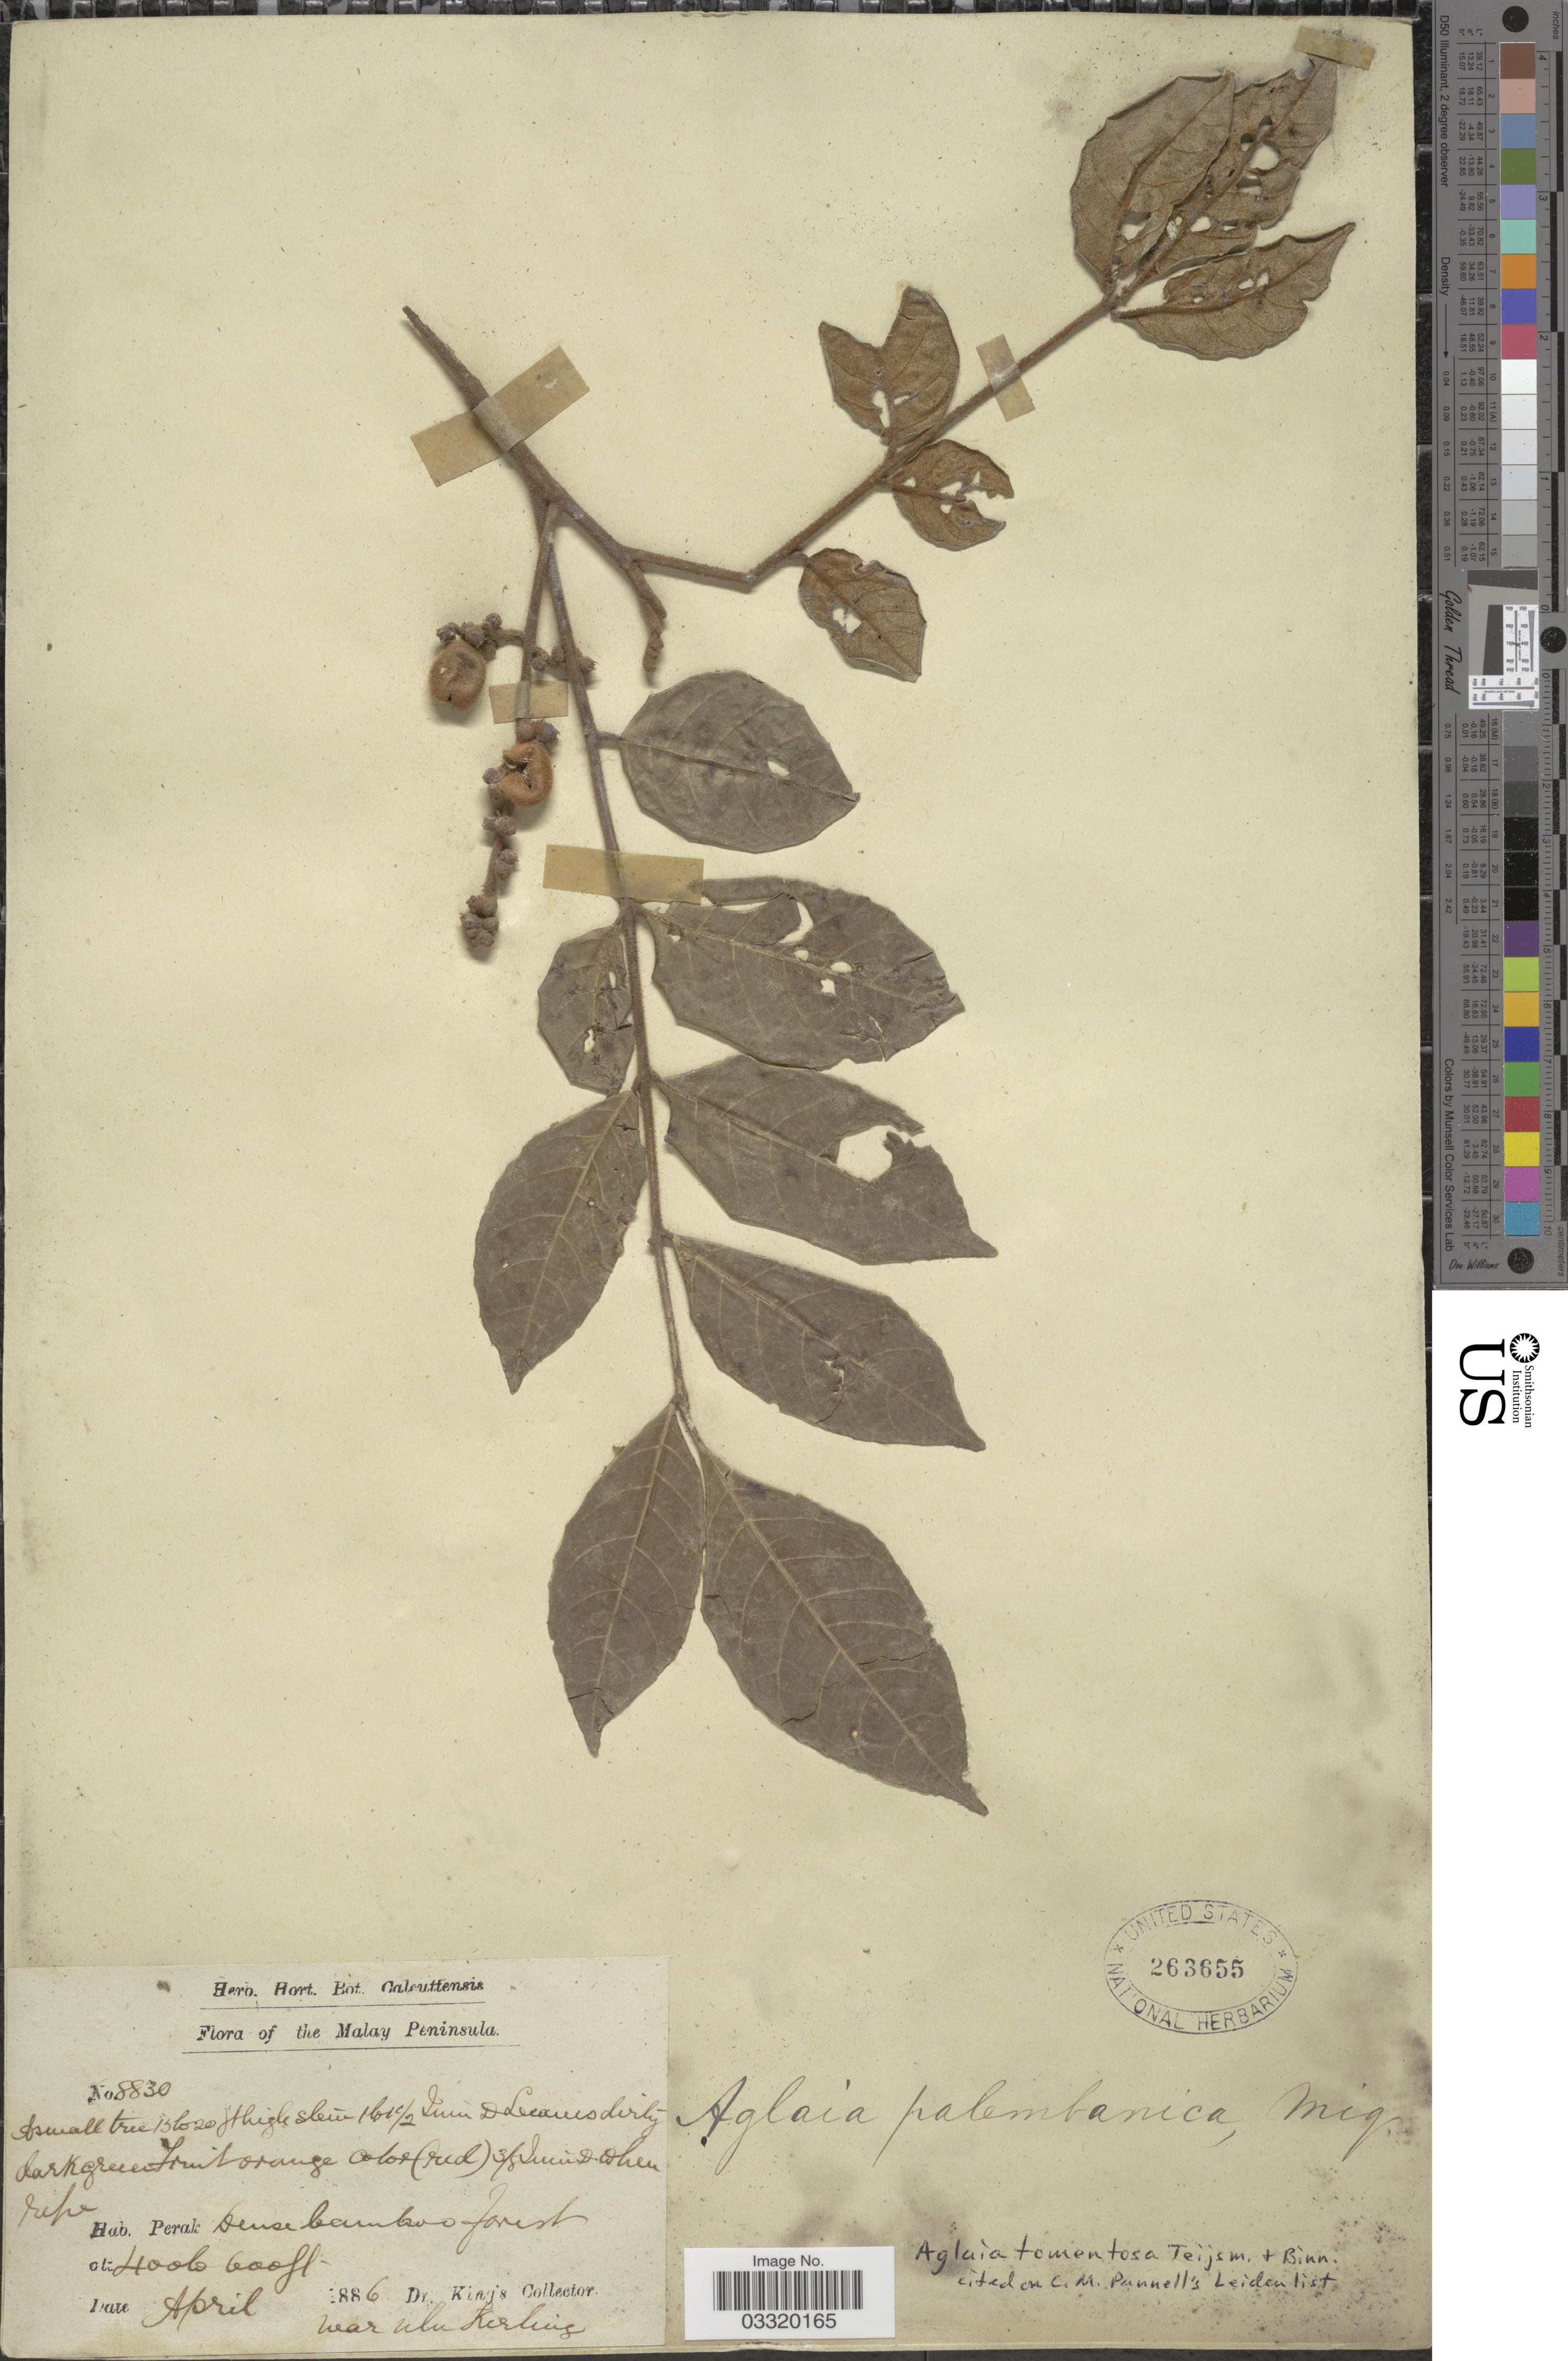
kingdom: Plantae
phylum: Tracheophyta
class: Magnoliopsida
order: Sapindales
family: Meliaceae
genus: Aglaia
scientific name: Aglaia tomentosa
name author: Teijsm. & Binn.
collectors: Dr. King's collector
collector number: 8830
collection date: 1886-04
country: Malaysia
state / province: Perak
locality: Malay Peninsula. Near Ulu Kerling.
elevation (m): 122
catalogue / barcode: US 263655